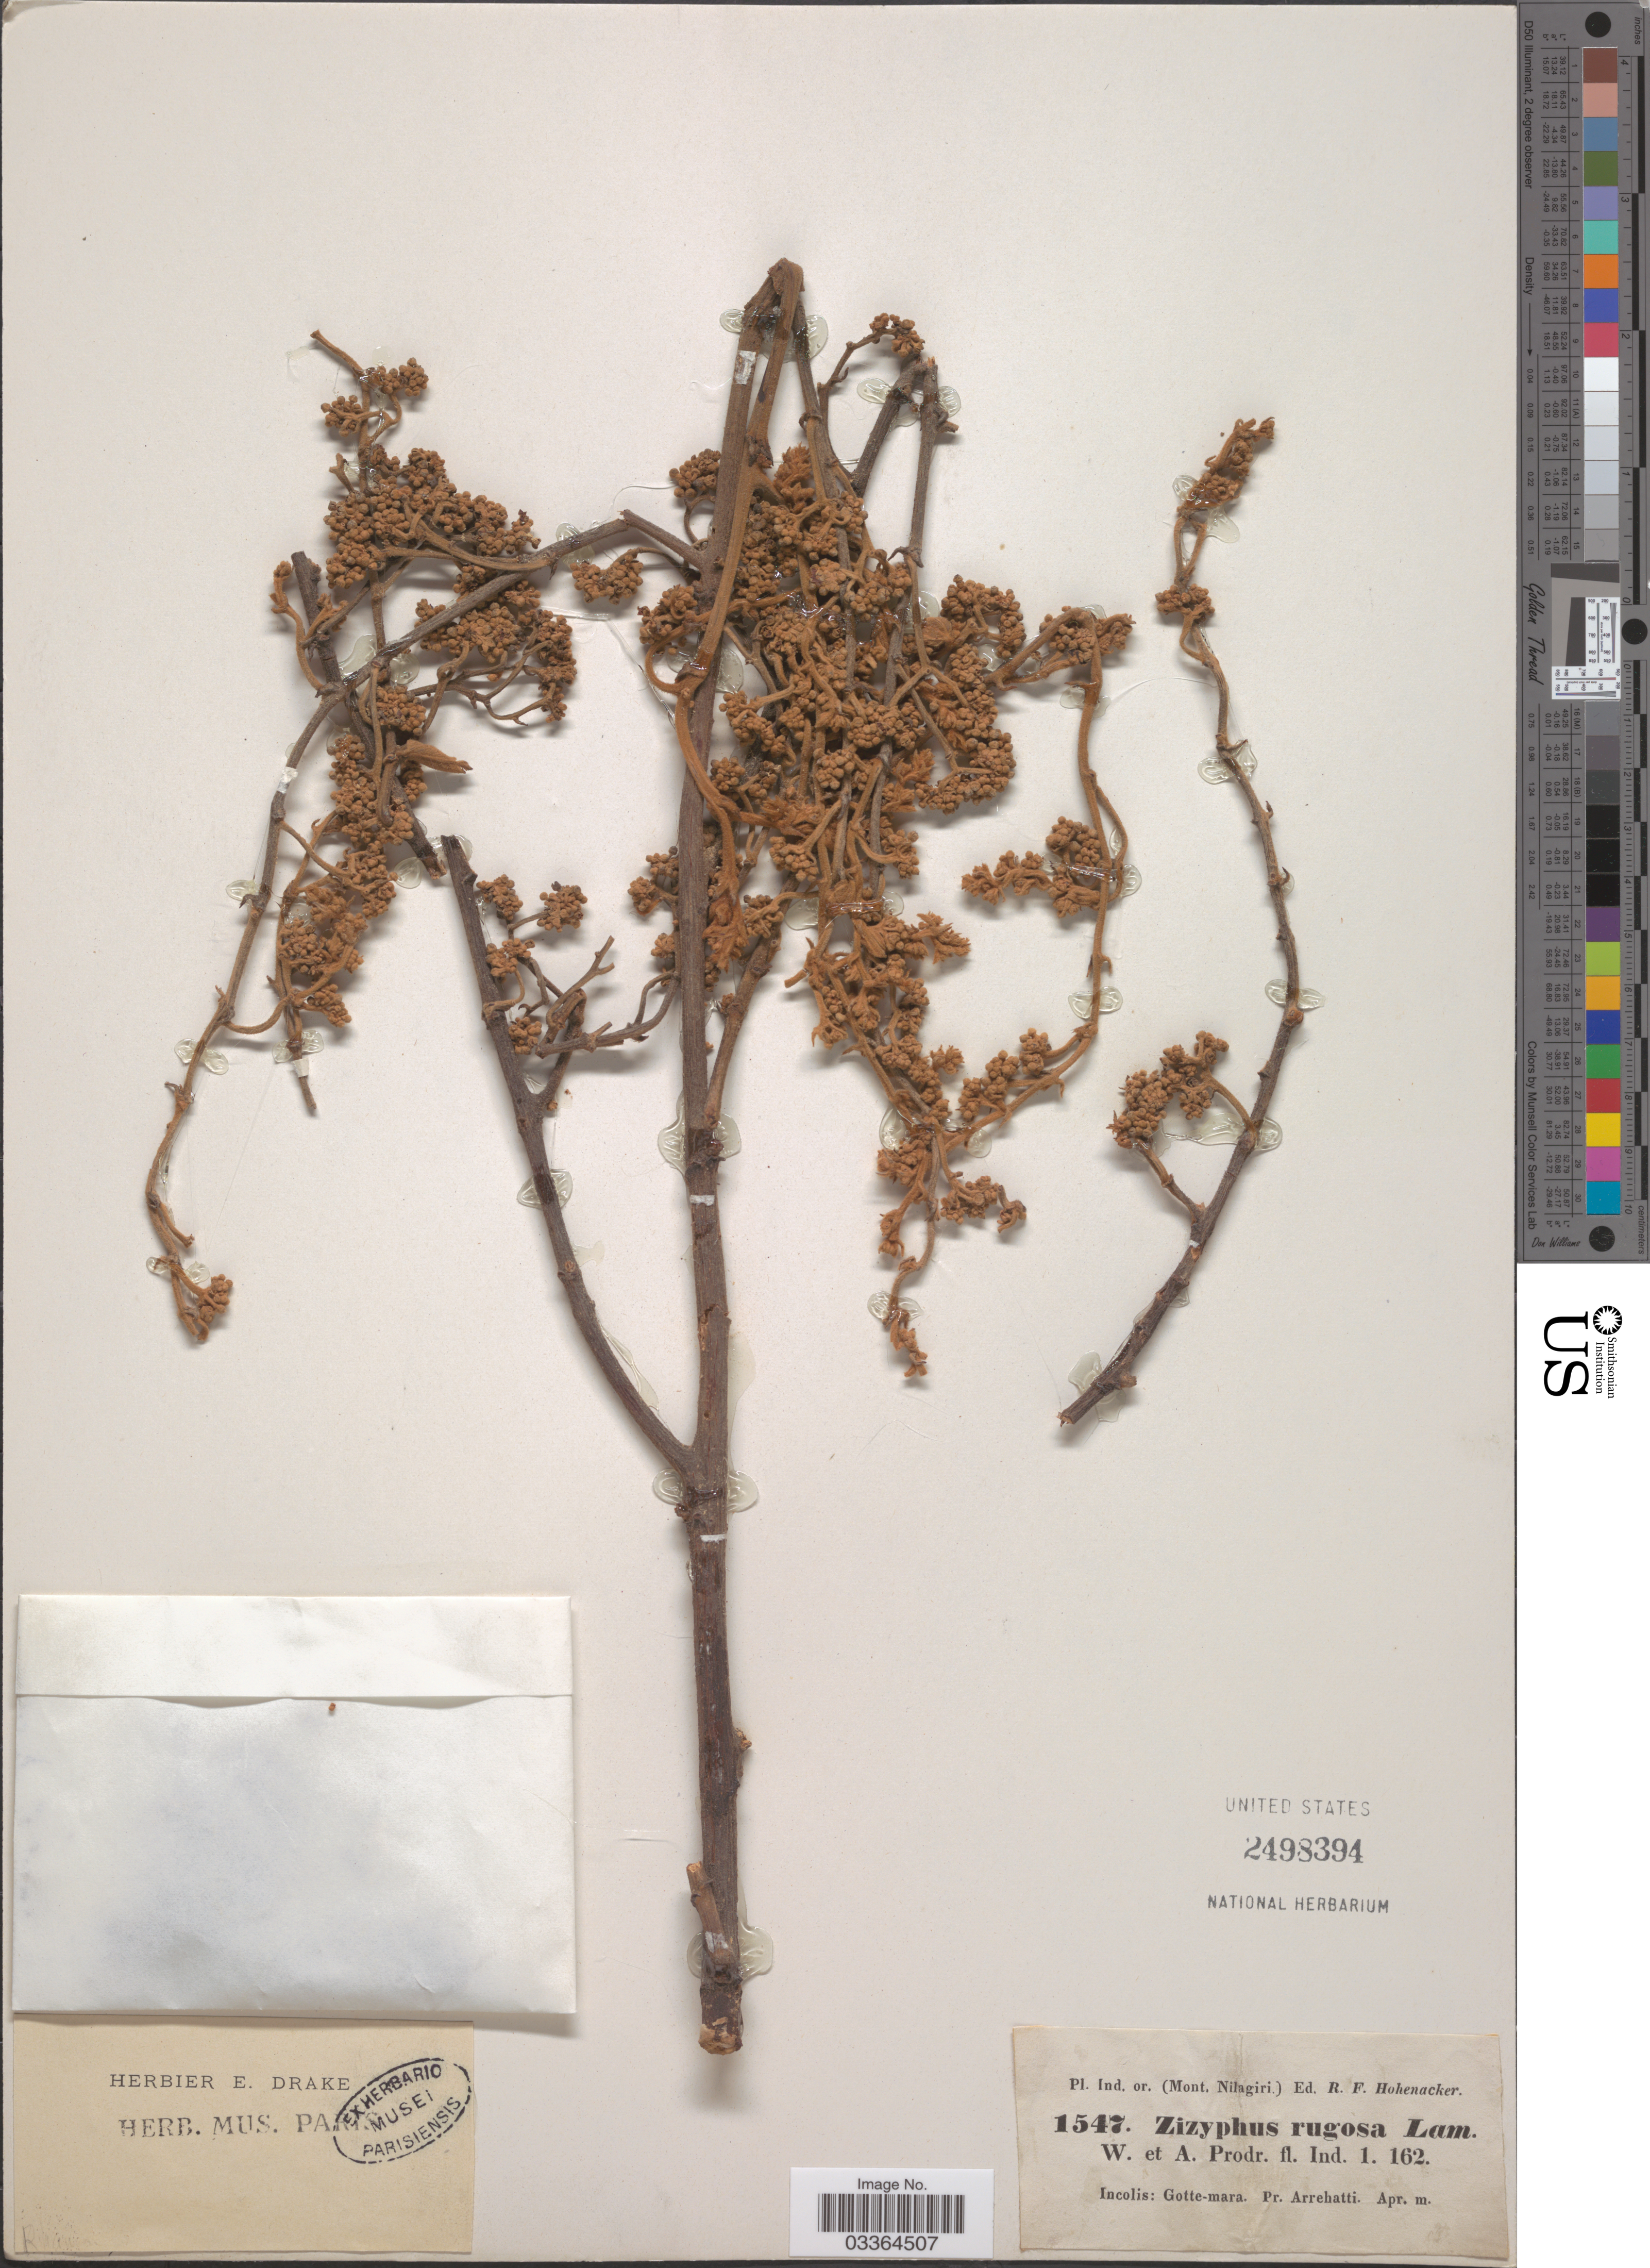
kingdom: Plantae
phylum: Tracheophyta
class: Magnoliopsida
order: Rosales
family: Rhamnaceae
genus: Ziziphus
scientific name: Ziziphus rugosa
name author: Lam.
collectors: R. F. Hohenacker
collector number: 1547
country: India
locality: Ind. or. (Mont. Nilagiri). Incolis: Gotte-mara. Pr. Arrechatti.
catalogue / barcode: US 2498394